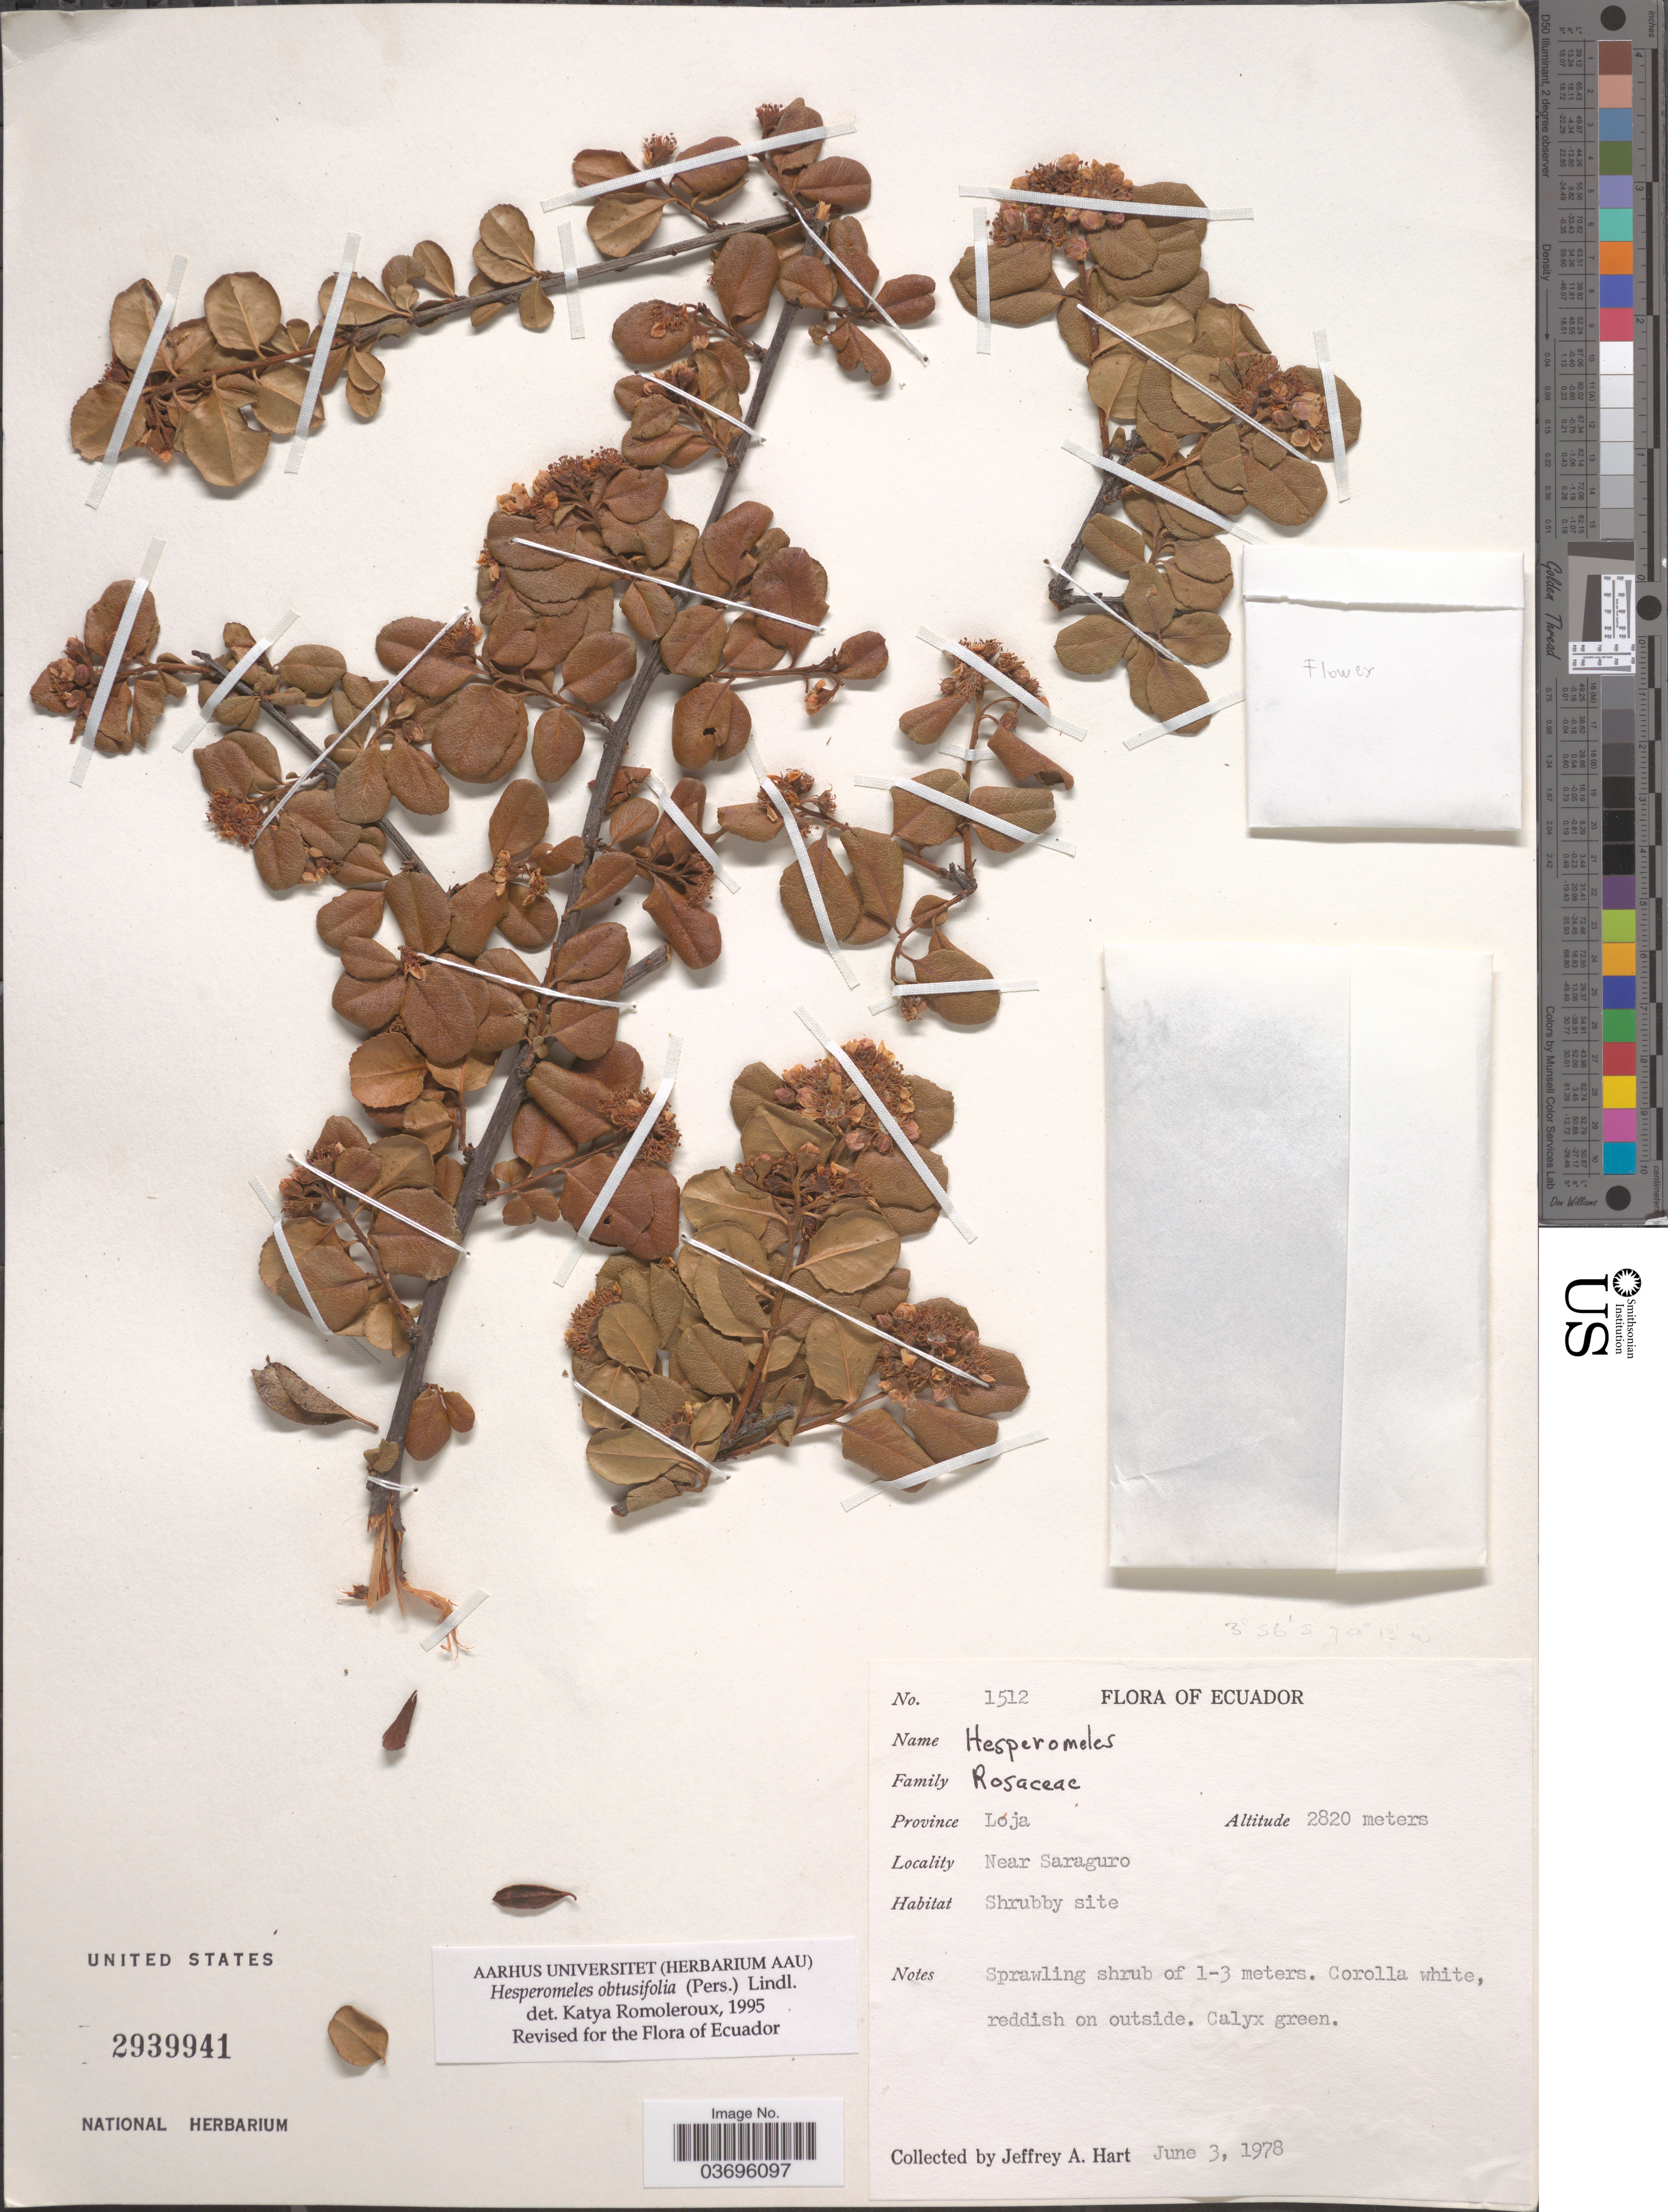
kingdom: Plantae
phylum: Tracheophyta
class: Magnoliopsida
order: Rosales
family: Rosaceae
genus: Hesperomeles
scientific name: Hesperomeles obtusifolia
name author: (Pers.) Lindl.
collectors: J. A. Hart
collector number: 1512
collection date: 1978-06-03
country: Ecuador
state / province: Loja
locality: Near Saraguro.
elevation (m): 2820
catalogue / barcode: US 2939941